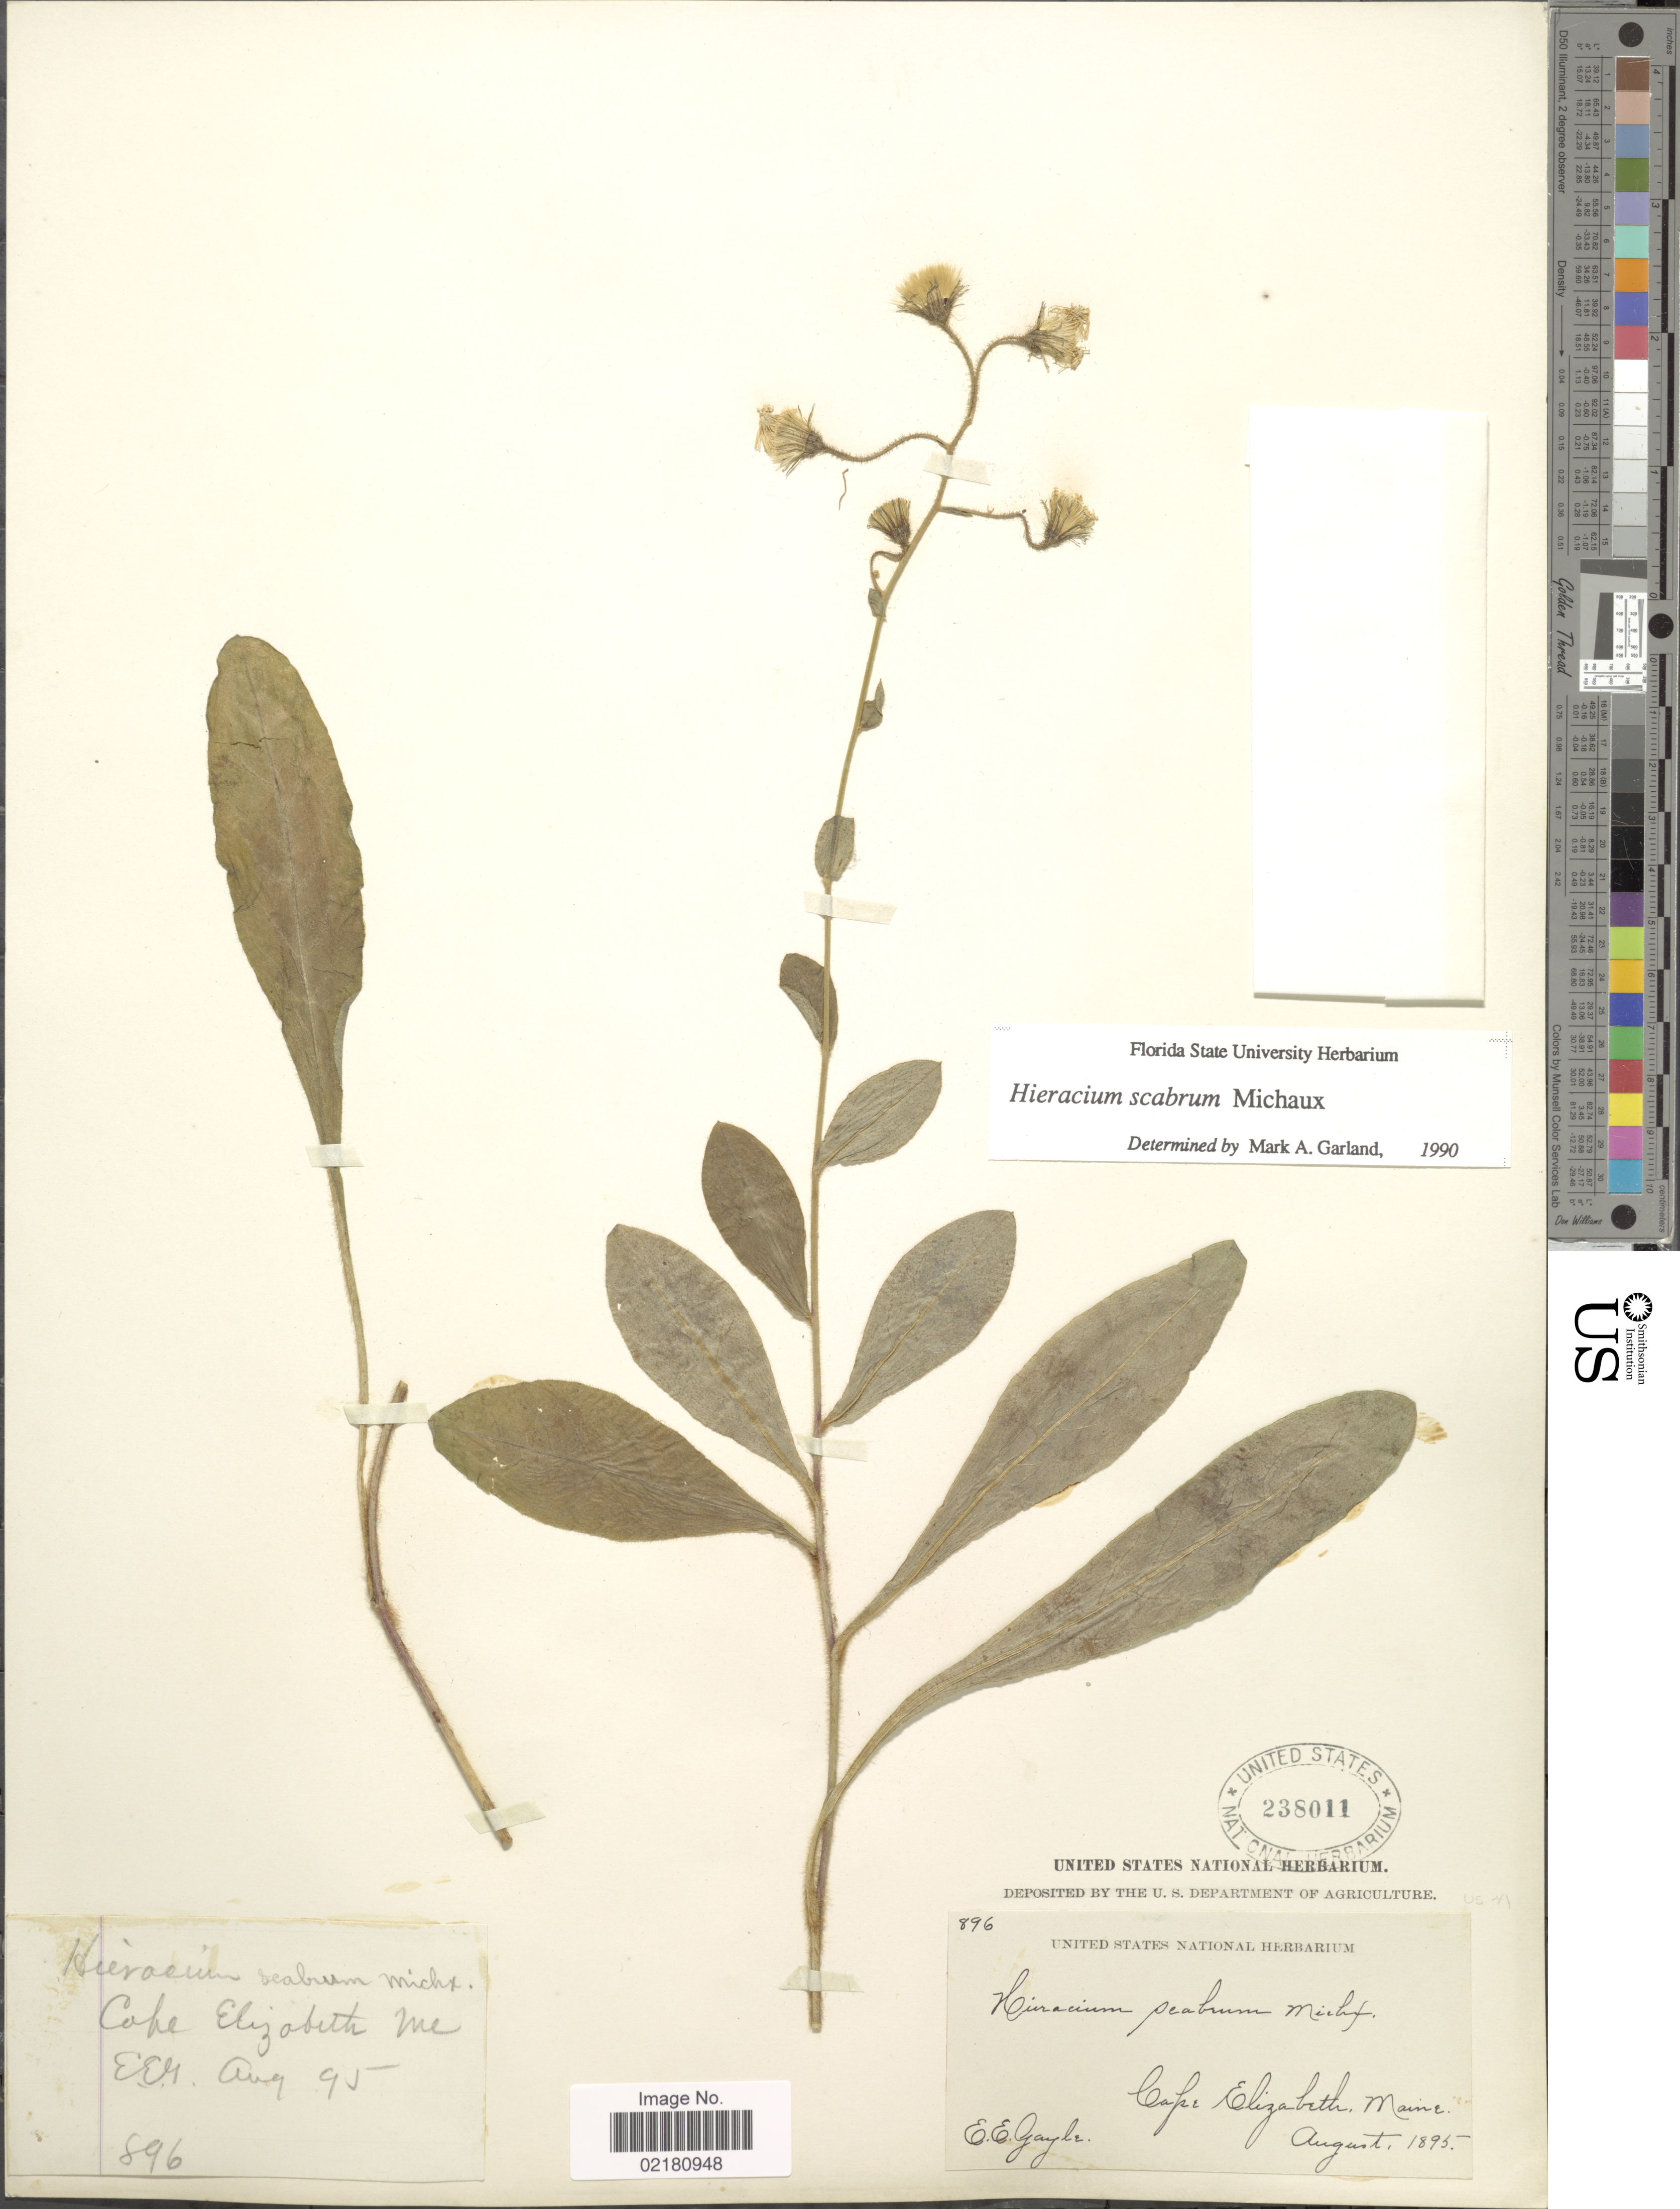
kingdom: Plantae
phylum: Tracheophyta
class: Magnoliopsida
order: Asterales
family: Asteraceae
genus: Pilosella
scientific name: Pilosella verruculata subsp. verruculata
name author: (Link) Soják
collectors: E. Gayle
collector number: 896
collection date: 1895-08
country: United States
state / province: Maine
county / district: Cumberland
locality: Cape Elizabeth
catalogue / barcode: US 238011